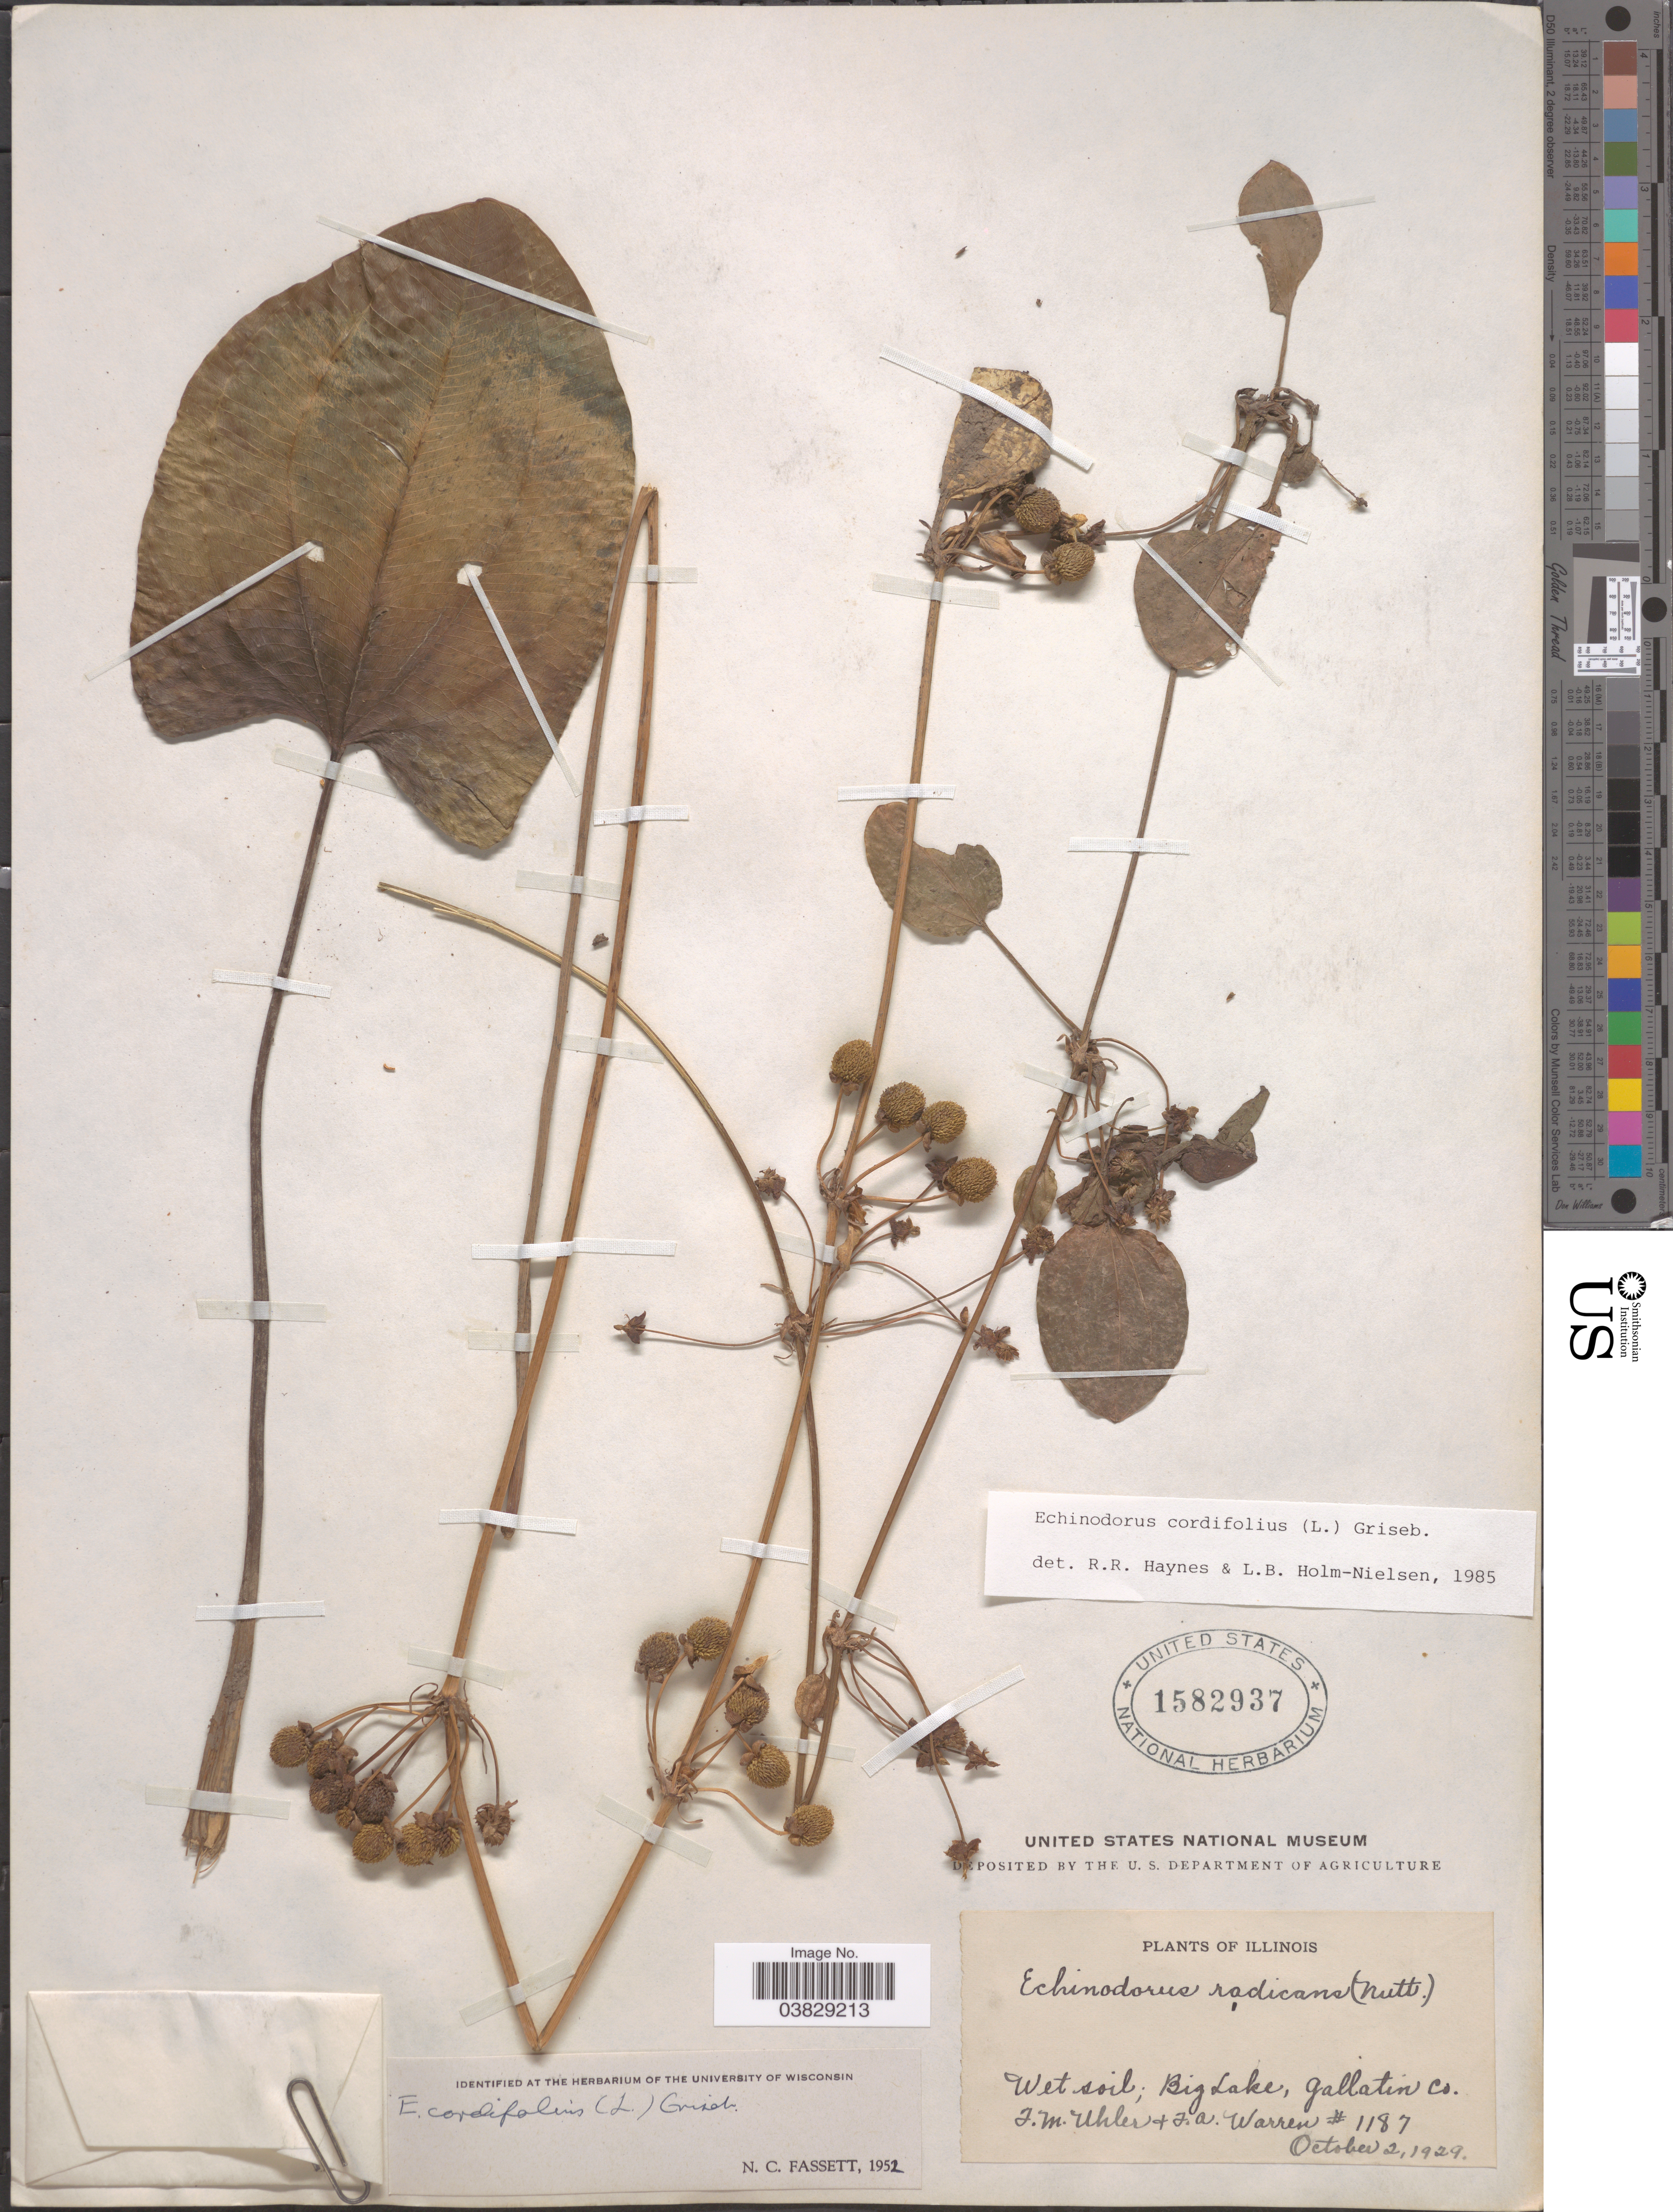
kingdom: Plantae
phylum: Tracheophyta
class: Liliopsida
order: Alismatales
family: Alismataceae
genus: Echinodorus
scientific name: Echinodorus cordifolius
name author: (L.) Griseb.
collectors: F. M. Uhler & F. Warren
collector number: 1187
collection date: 1929-10-02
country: United States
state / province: Illinois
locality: Wet soil; Big Lake, Gallatin Co.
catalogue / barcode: US 1582937